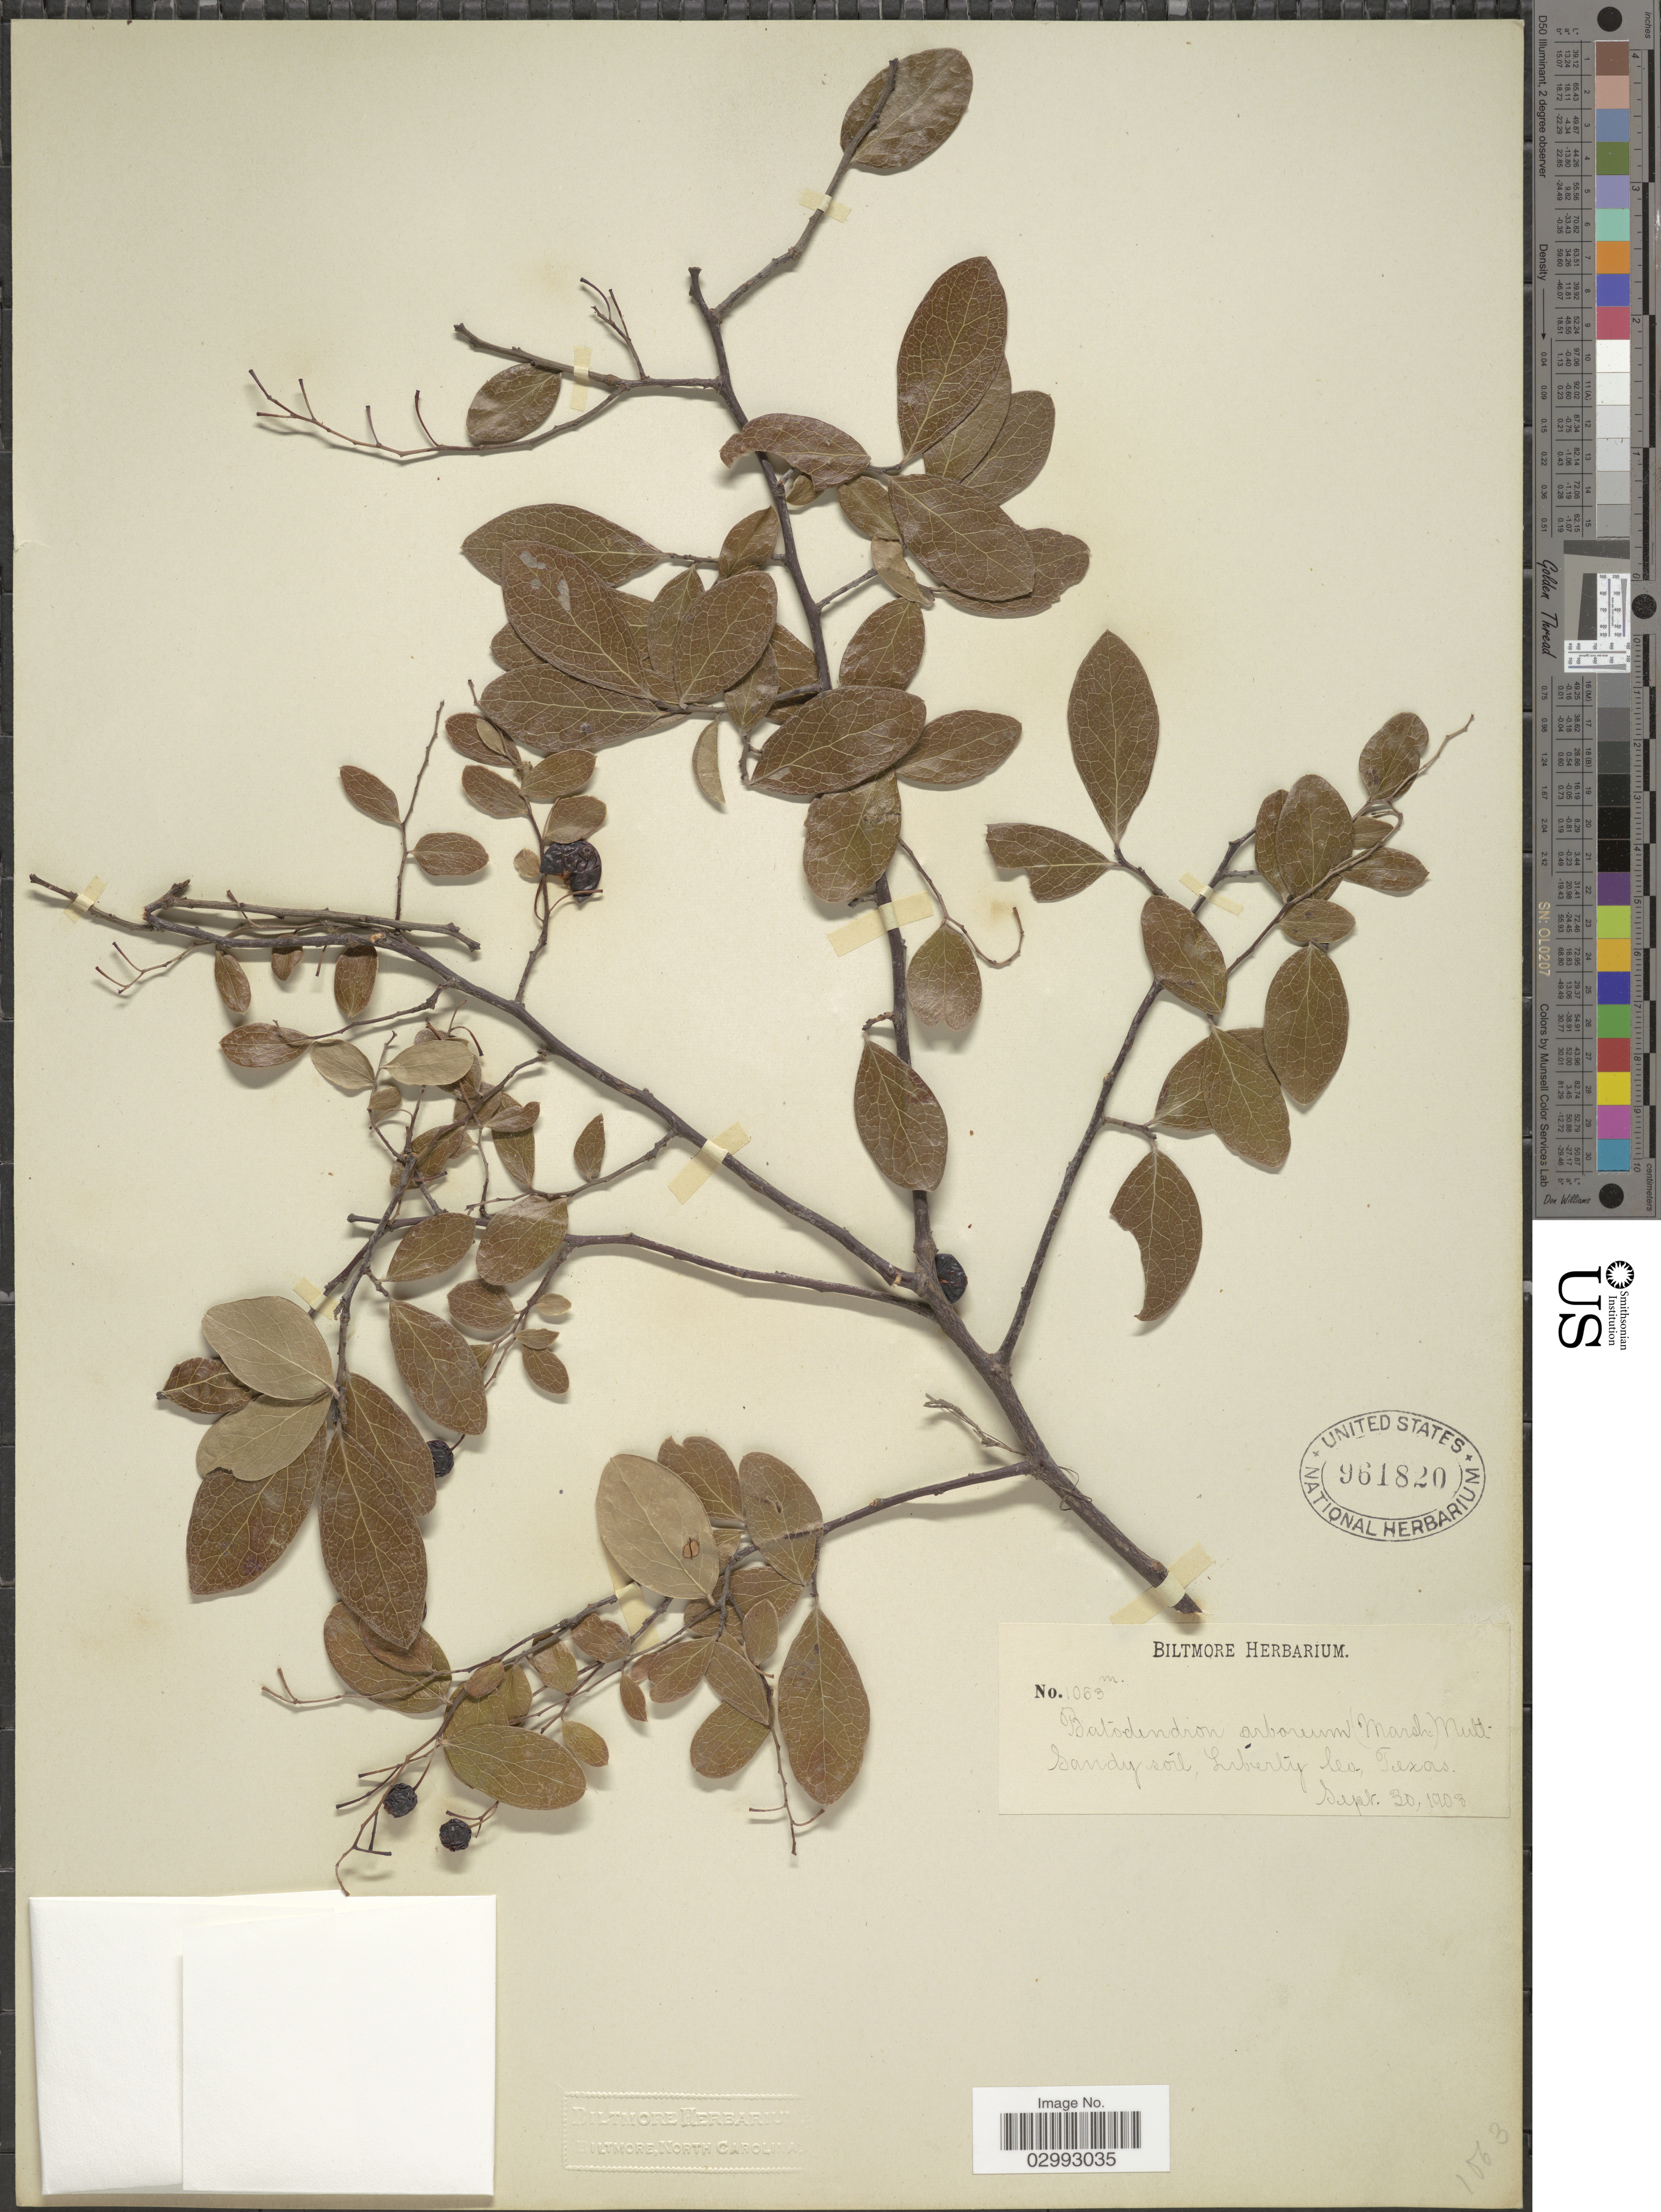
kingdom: Plantae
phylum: Tracheophyta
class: Magnoliopsida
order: Ericales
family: Ericaceae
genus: Batodendron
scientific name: Batodendron arboreum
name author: Nutt.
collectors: ex herb. Biltmore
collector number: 1063m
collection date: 1903-09-30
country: United States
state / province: Texas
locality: Liberty Co.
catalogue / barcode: US 961820